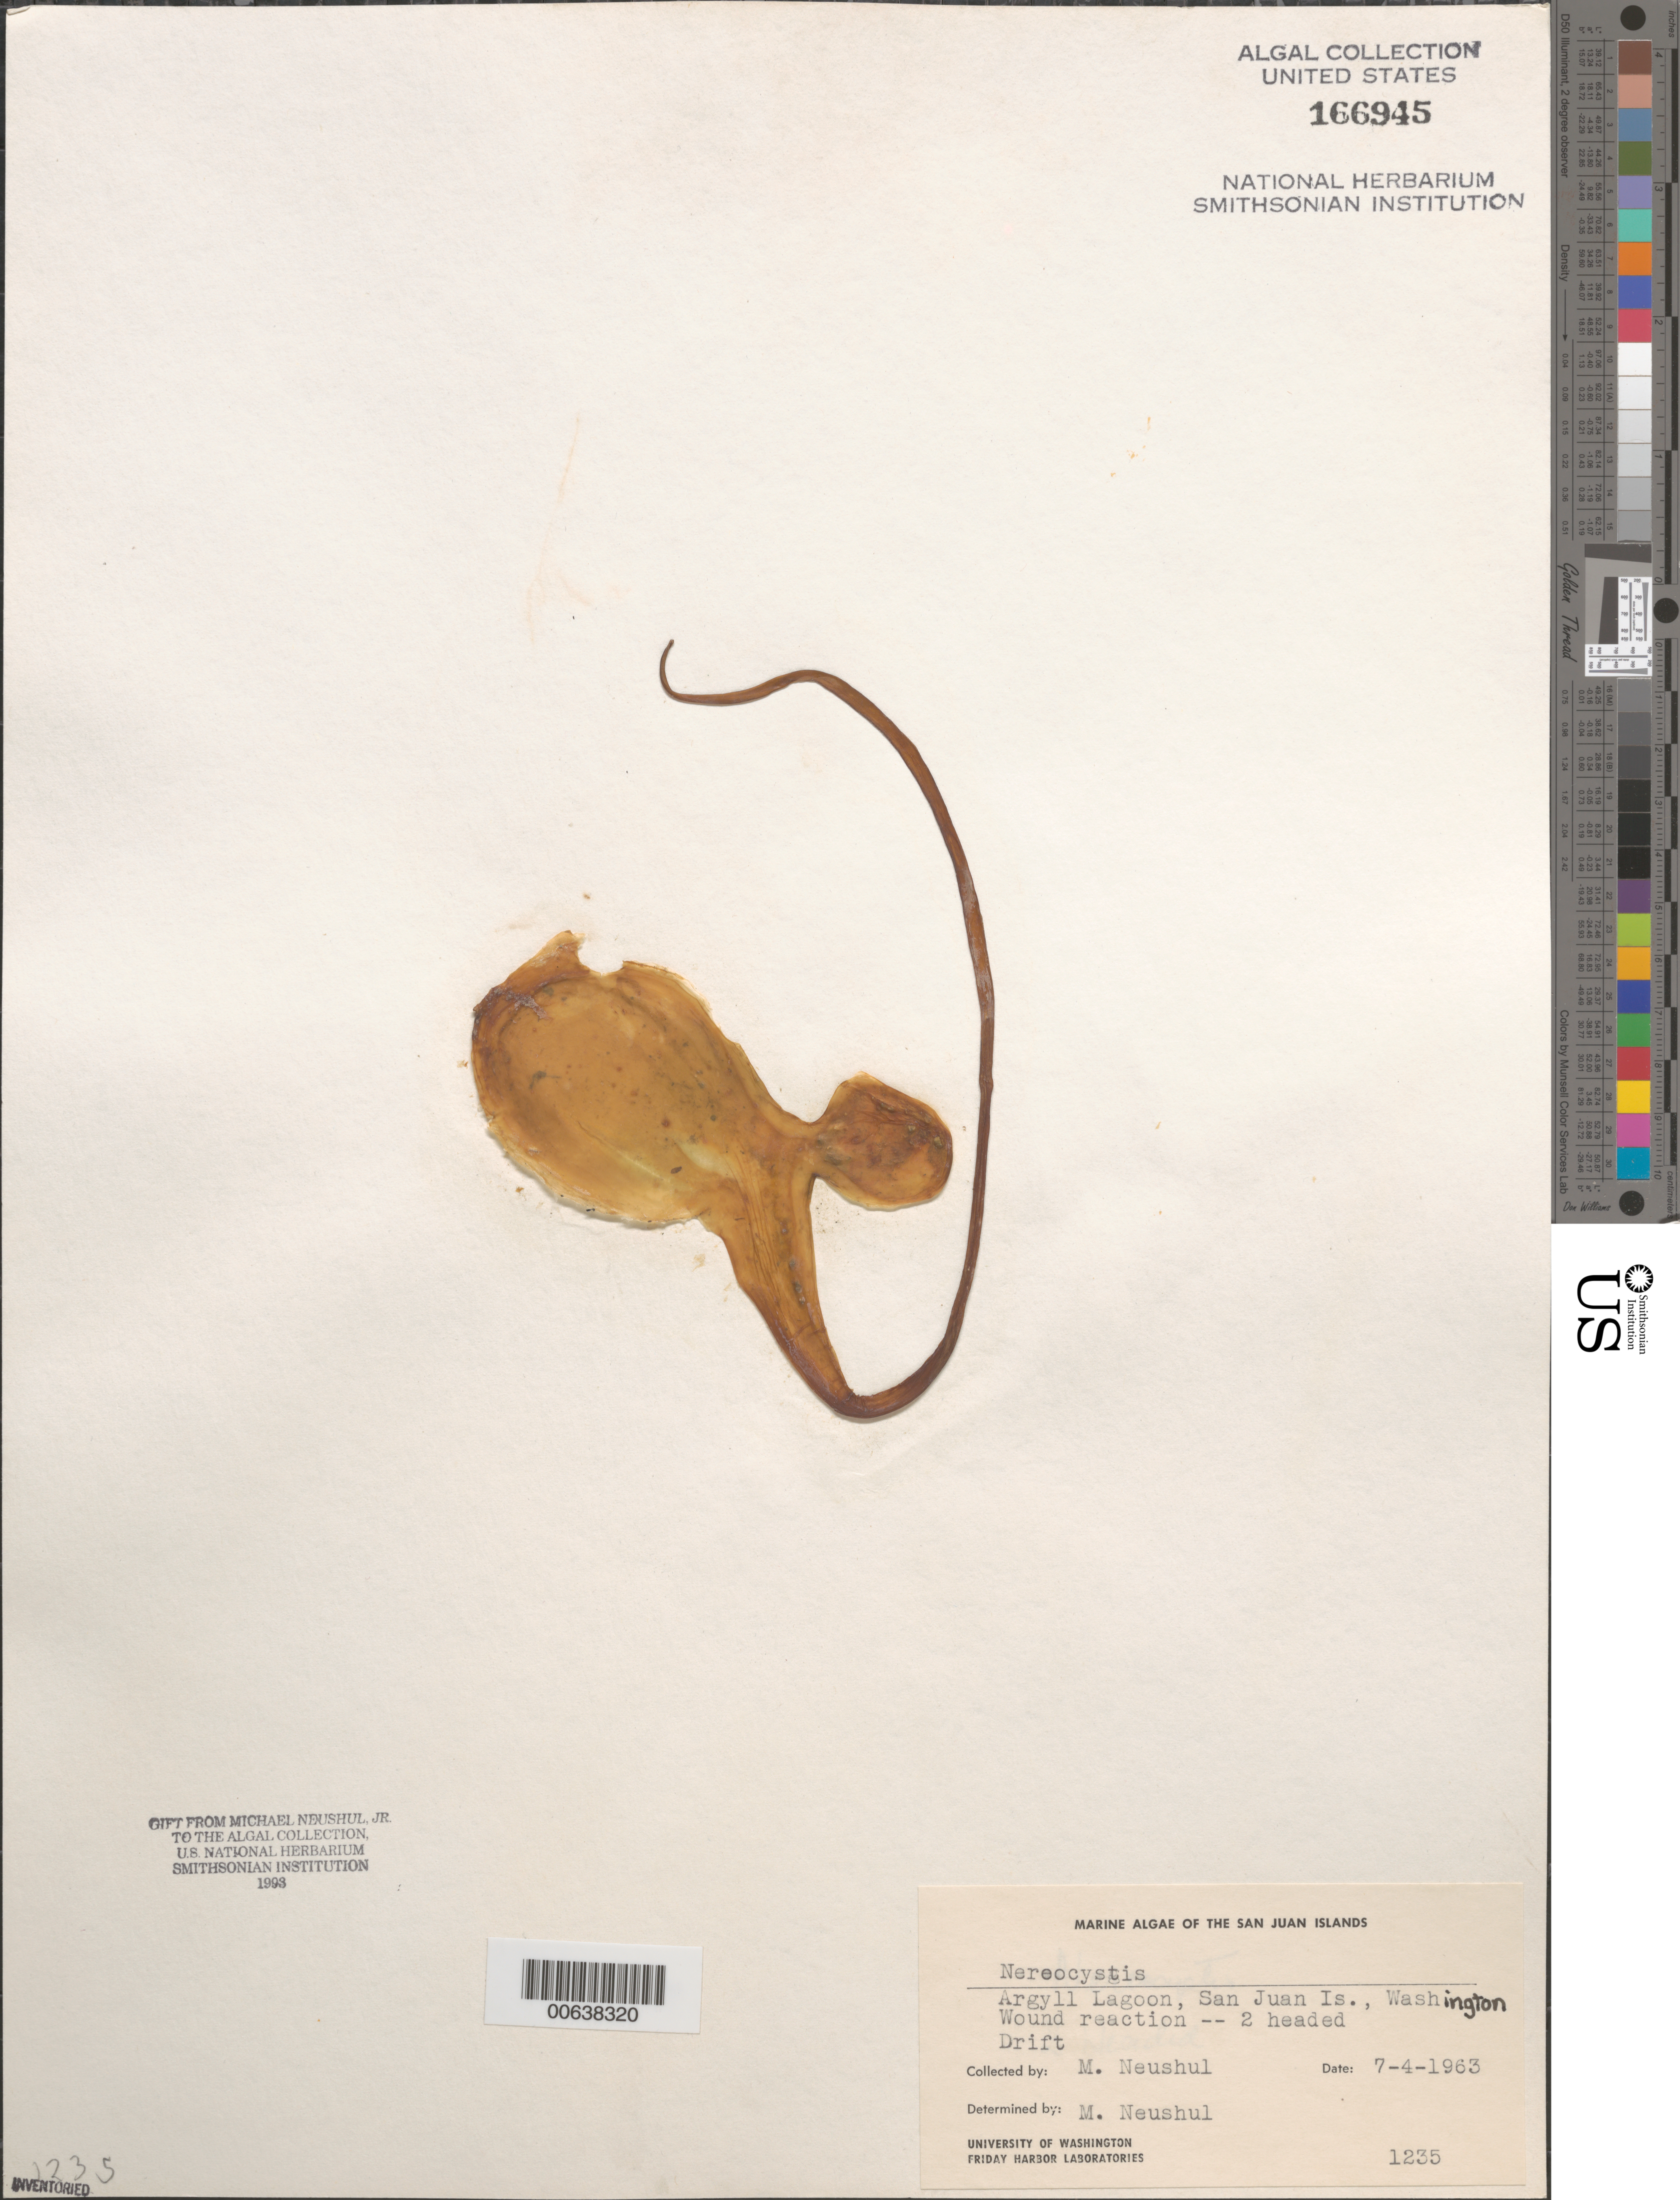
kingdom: Chromista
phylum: Ochrophyta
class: Phaeophyceae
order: Laminariales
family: Laminariaceae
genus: Nereocystis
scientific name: Nereocystis sp.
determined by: Neushul, M.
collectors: M. Neushul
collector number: Neushul 1235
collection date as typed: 04 Jul 1963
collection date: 1963-07-04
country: United States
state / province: Washington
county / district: San Juan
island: San Juan Island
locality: Argyll Lagoon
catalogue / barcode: US 166945